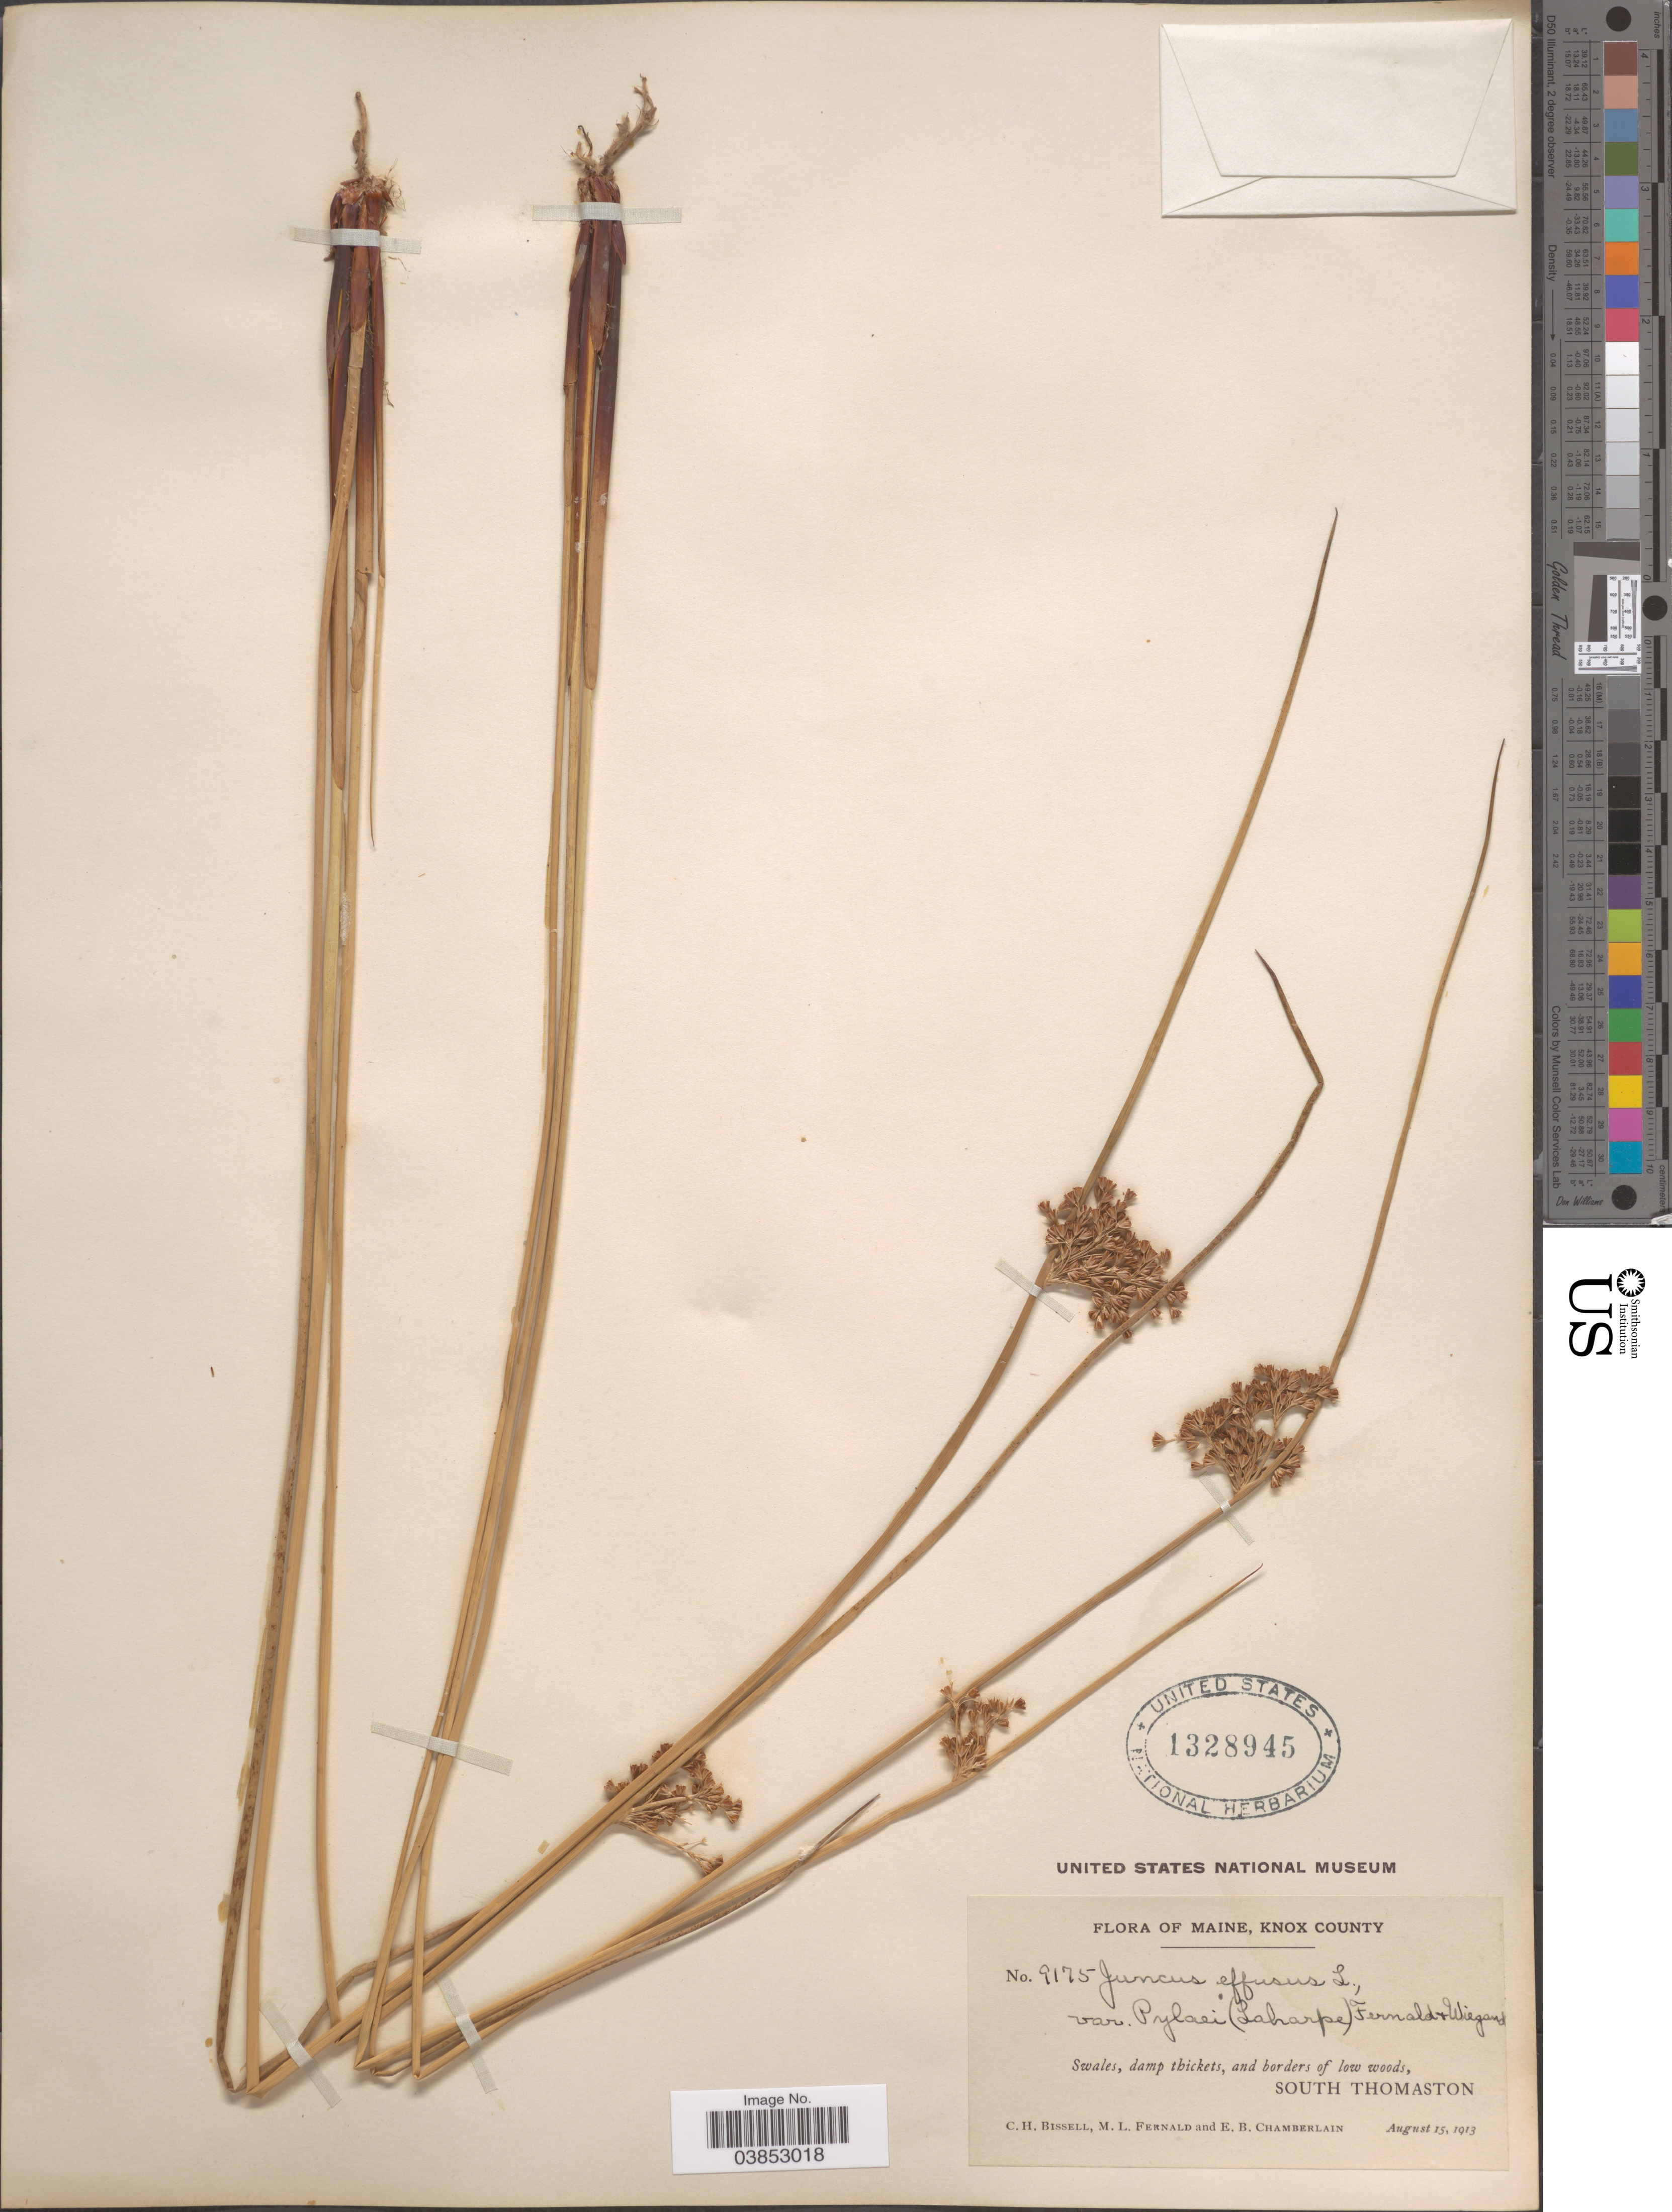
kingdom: Plantae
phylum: Tracheophyta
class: Liliopsida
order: Poales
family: Juncaceae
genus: Juncus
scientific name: Juncus effusus var. pylaei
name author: (Laharpe) Fernald & Wiegand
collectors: C. Bissell, M. L. Fernald & E. Chamberlain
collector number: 9175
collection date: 1913-08-15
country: United States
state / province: Maine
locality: Knox County. Swales, damp thickets, and borders of low woods, South Thomaston.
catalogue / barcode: US 1328945